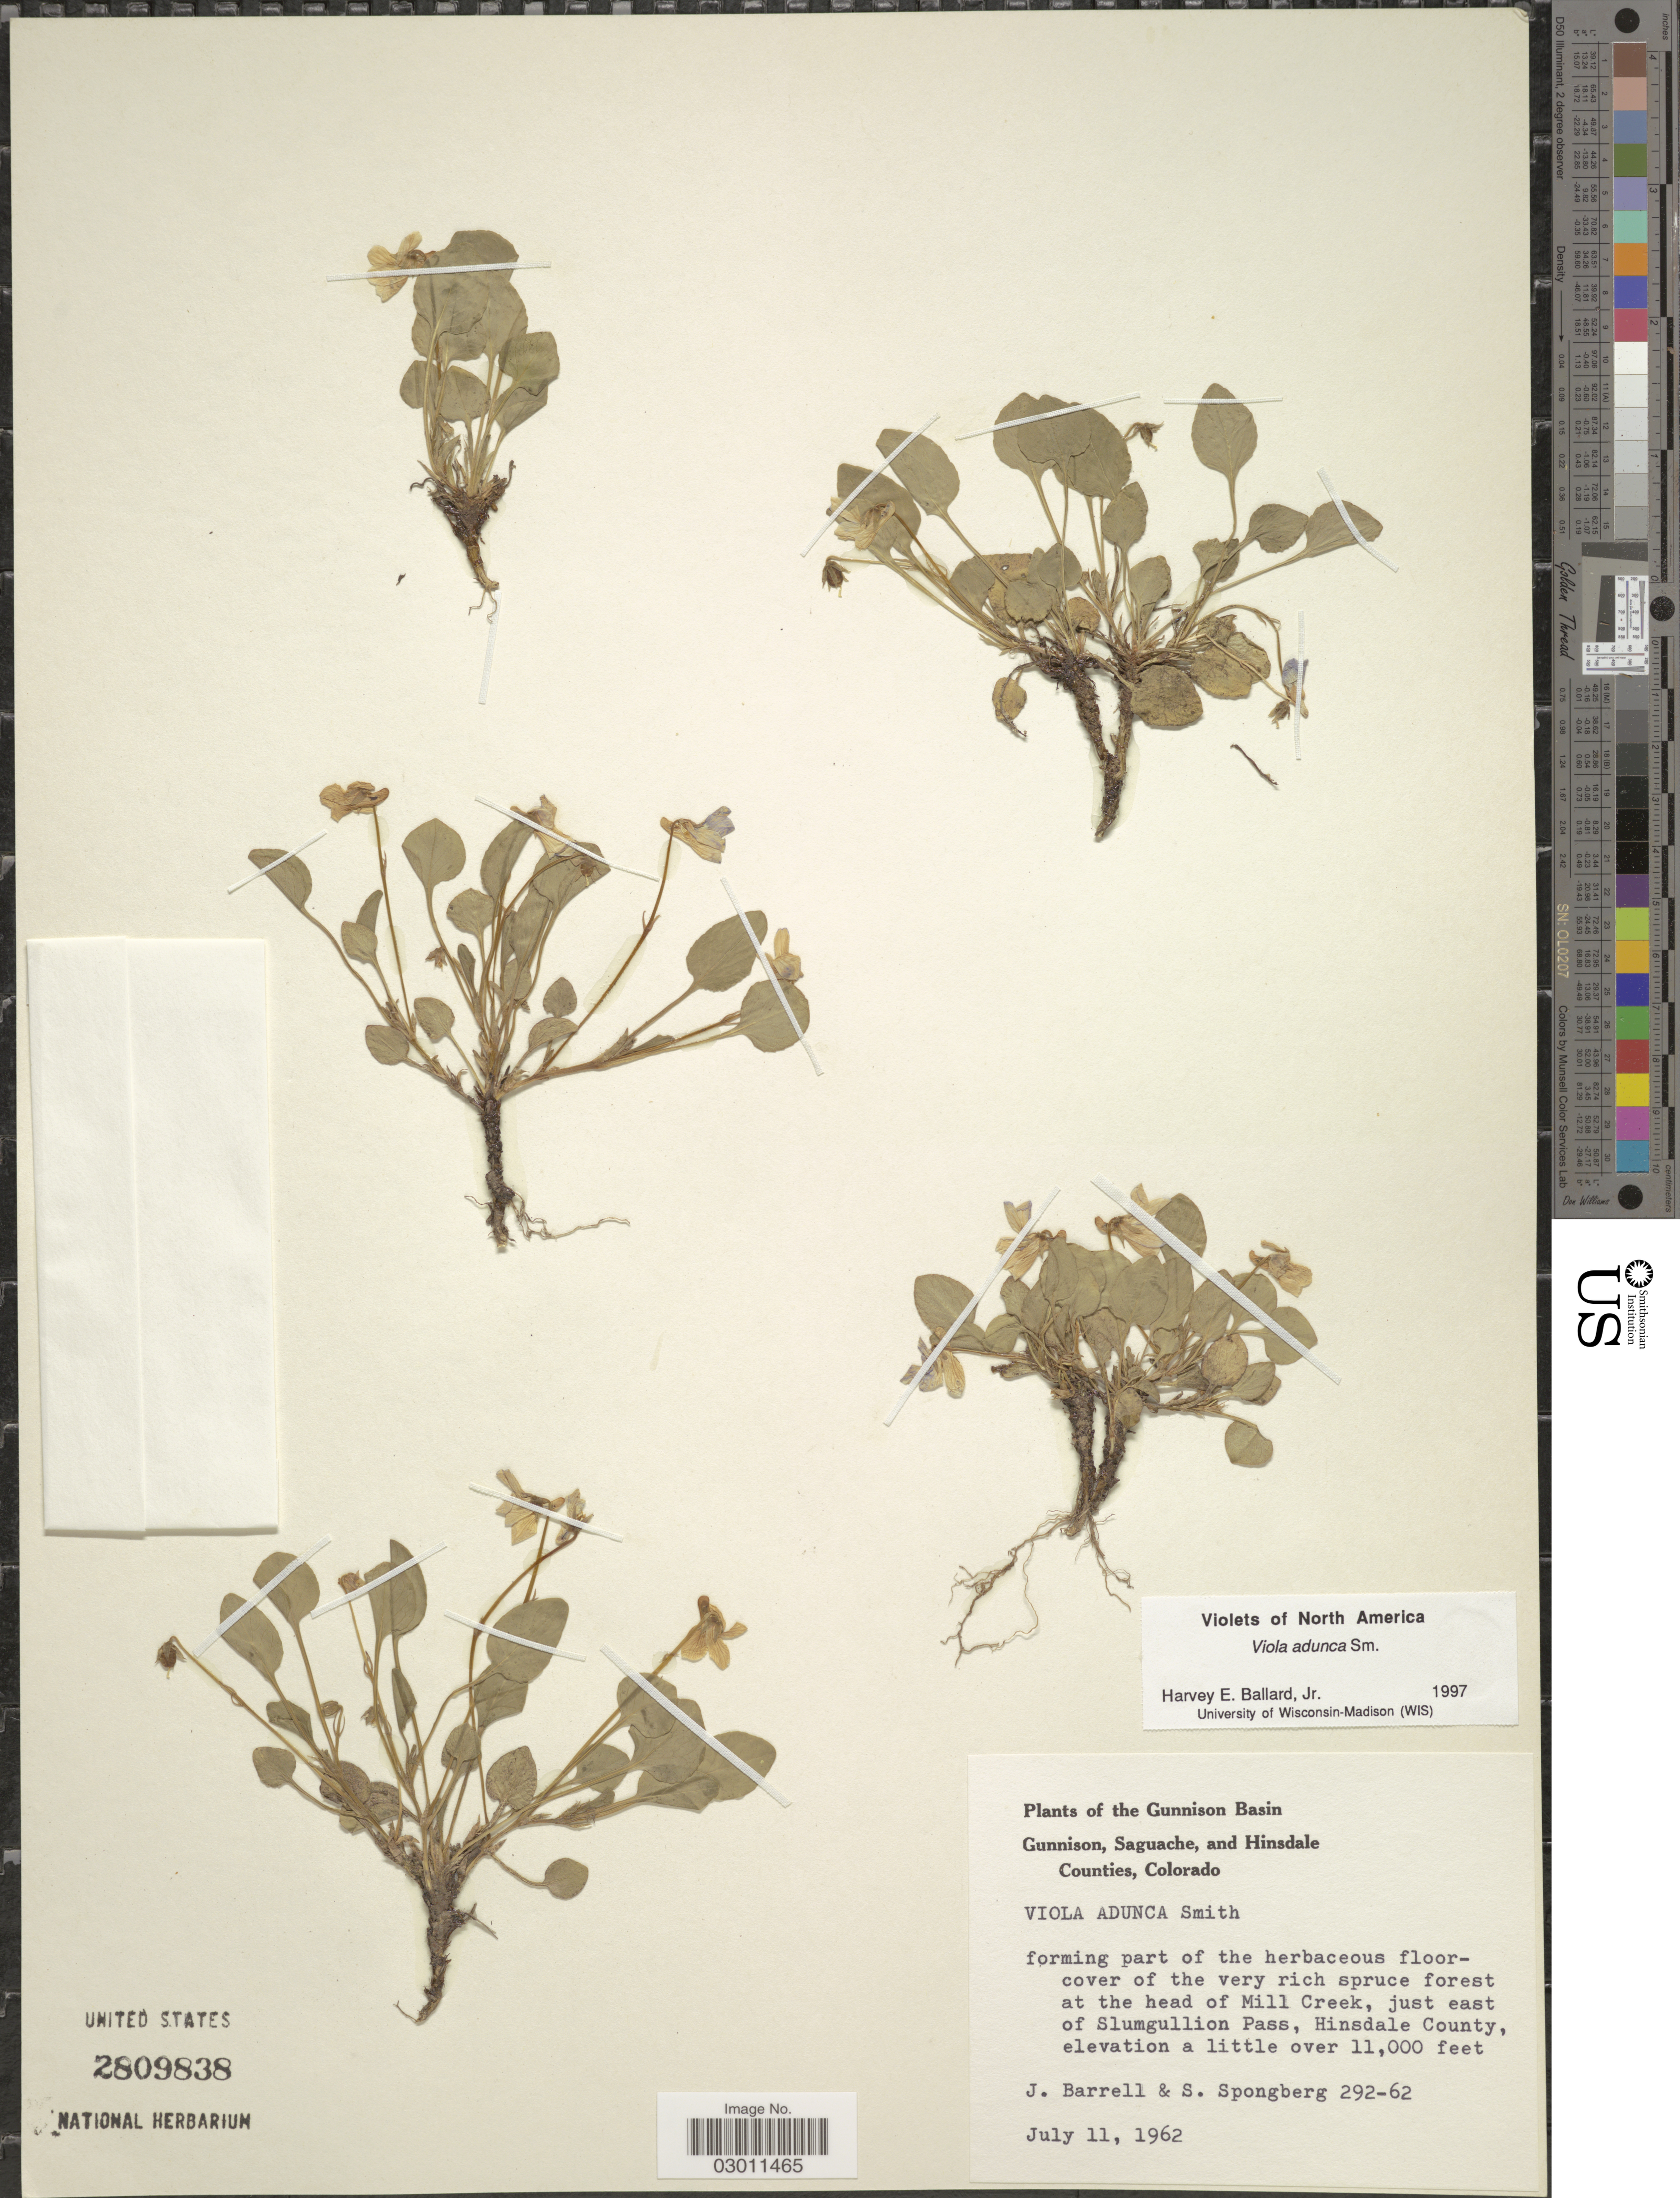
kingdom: Plantae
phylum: Tracheophyta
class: Magnoliopsida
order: Malpighiales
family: Violaceae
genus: Viola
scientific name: Viola adunca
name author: Sm.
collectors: J. Barrell & S. A.Spongberg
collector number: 292-62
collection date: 1962-07-11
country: United States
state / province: Colorado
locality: The Gunnison Basin, Gunnison, Saguache, and Hinsdale Counties, forest at the end of Mill Creek, just east of Slumgullion Pass, Hinsdale County.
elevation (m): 3353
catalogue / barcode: US 2809838